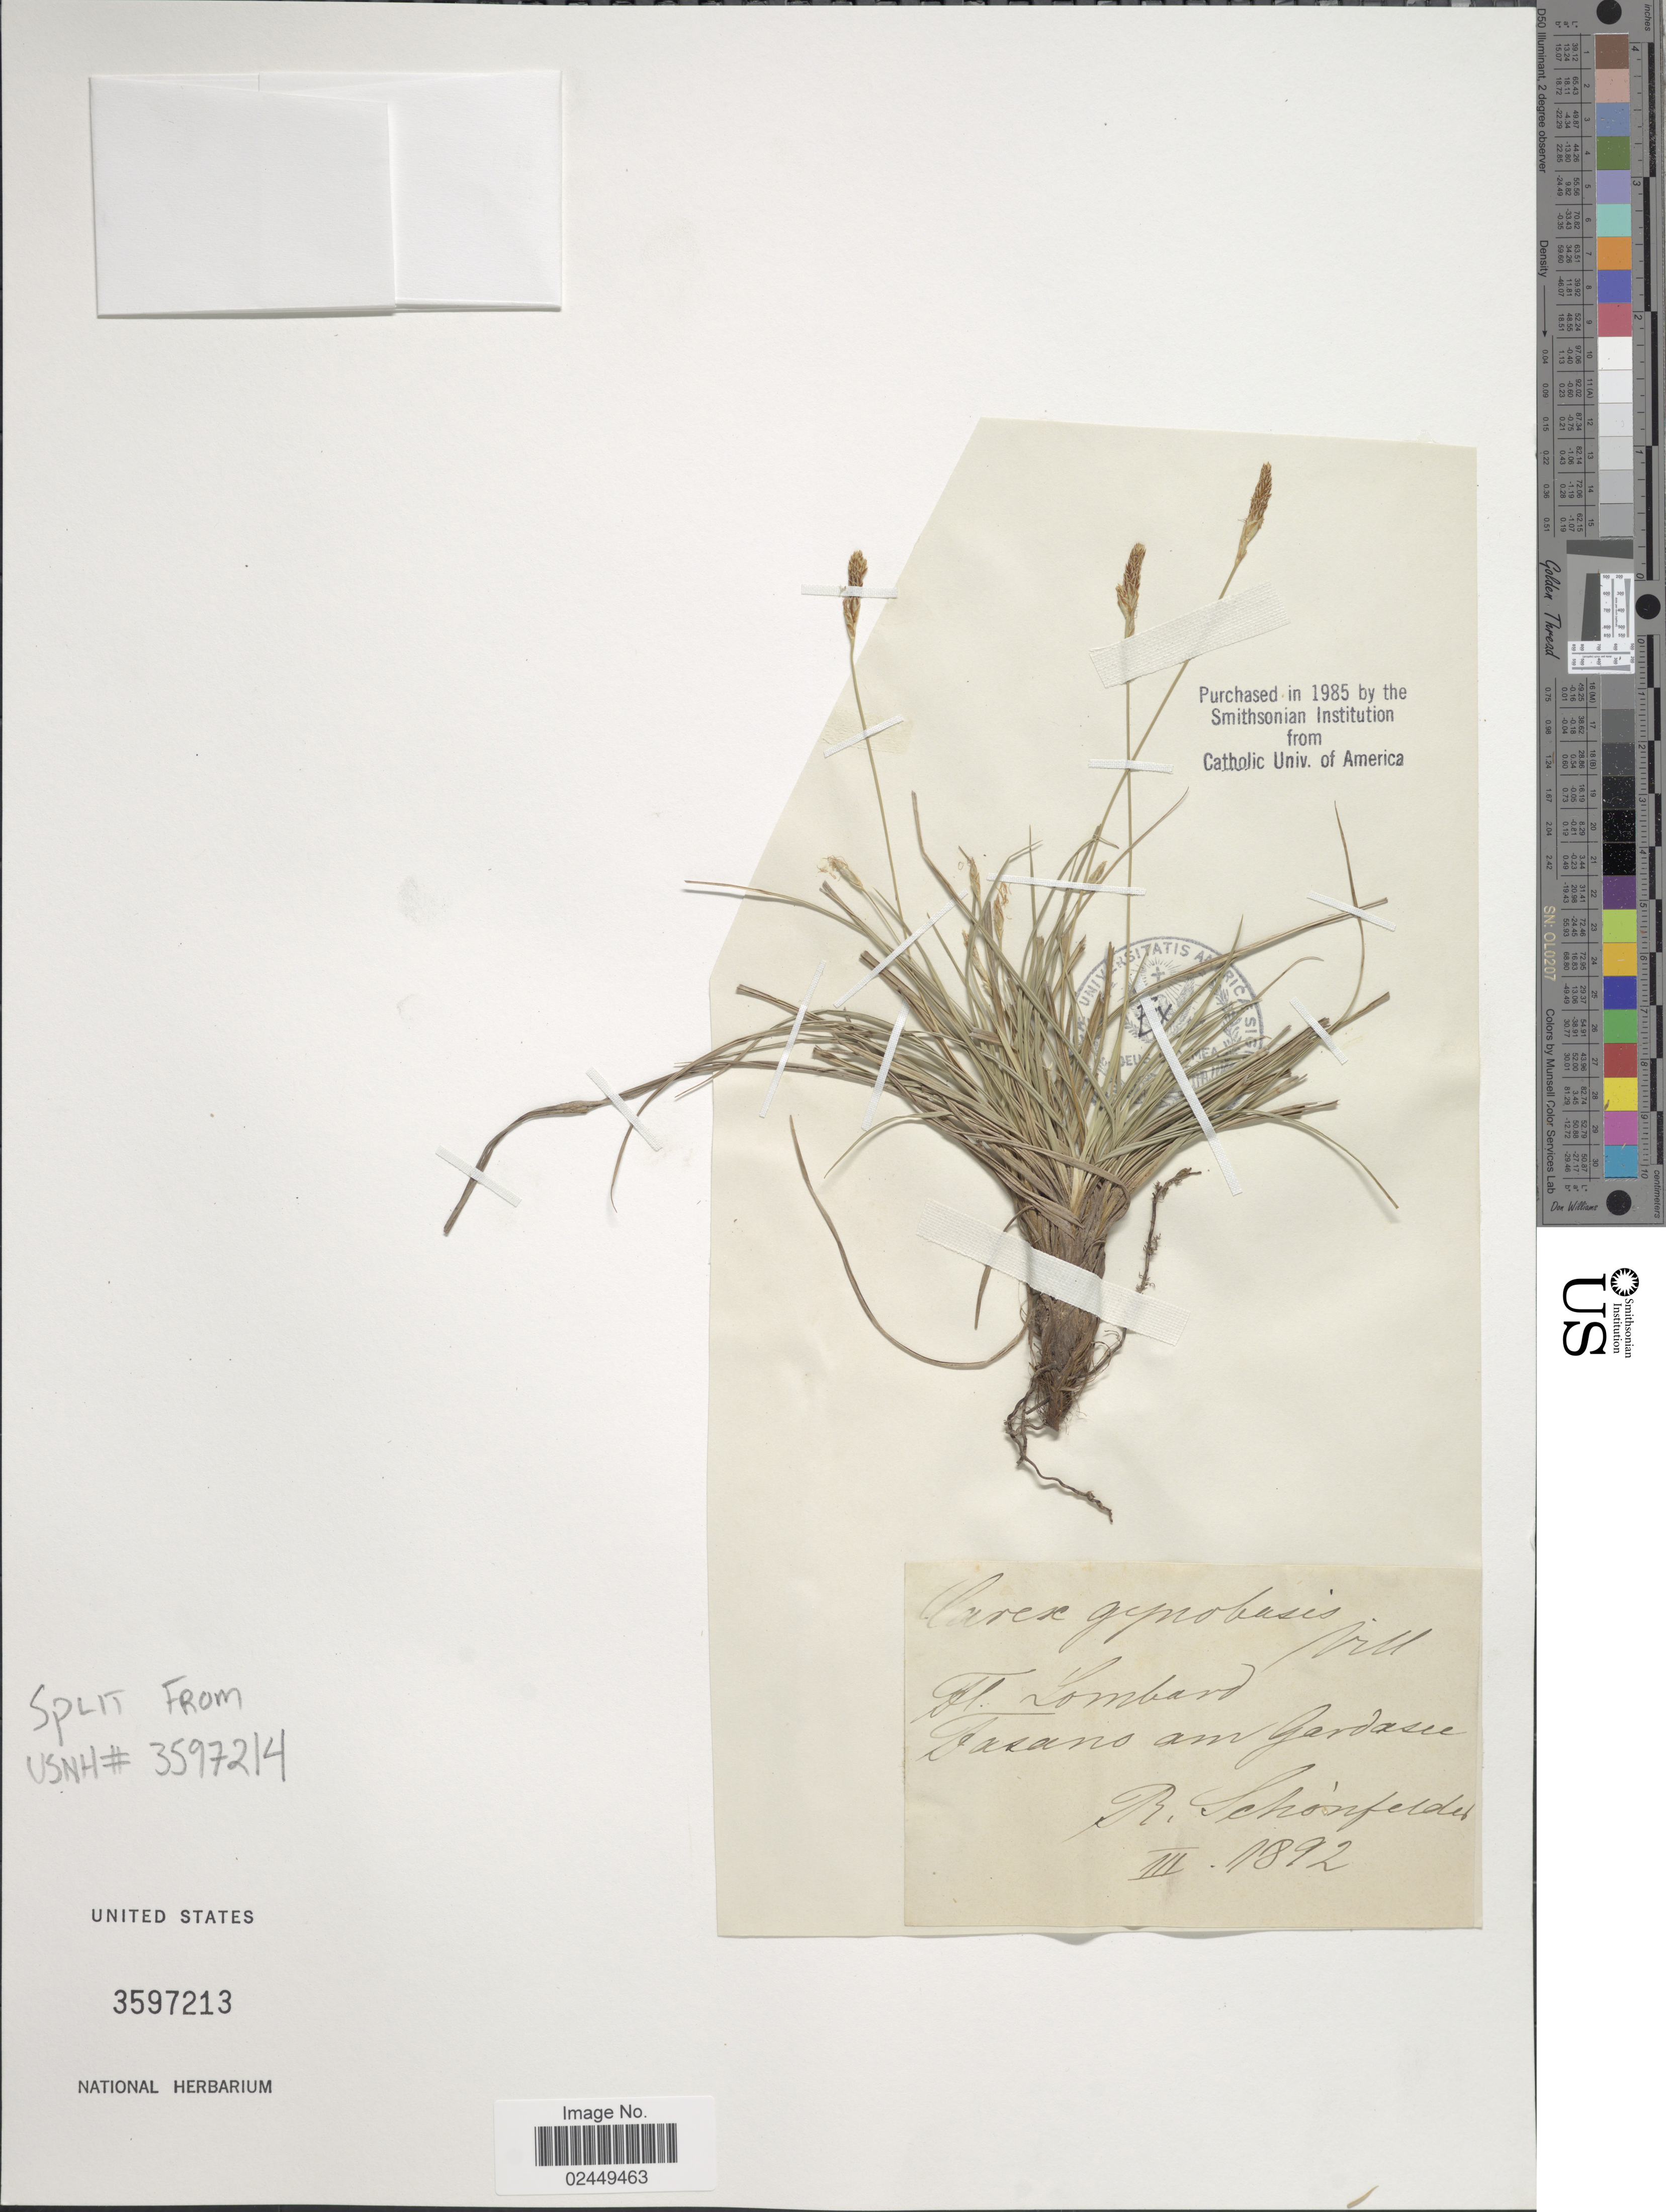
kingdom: Plantae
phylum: Tracheophyta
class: Liliopsida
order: Poales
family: Cyperaceae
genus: Carex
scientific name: Carex halleriana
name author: Asso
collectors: R. Schonfeldes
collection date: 1892-03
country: Italy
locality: Fl. Lomard, Tasano am Gardasee.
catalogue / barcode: US 3597213